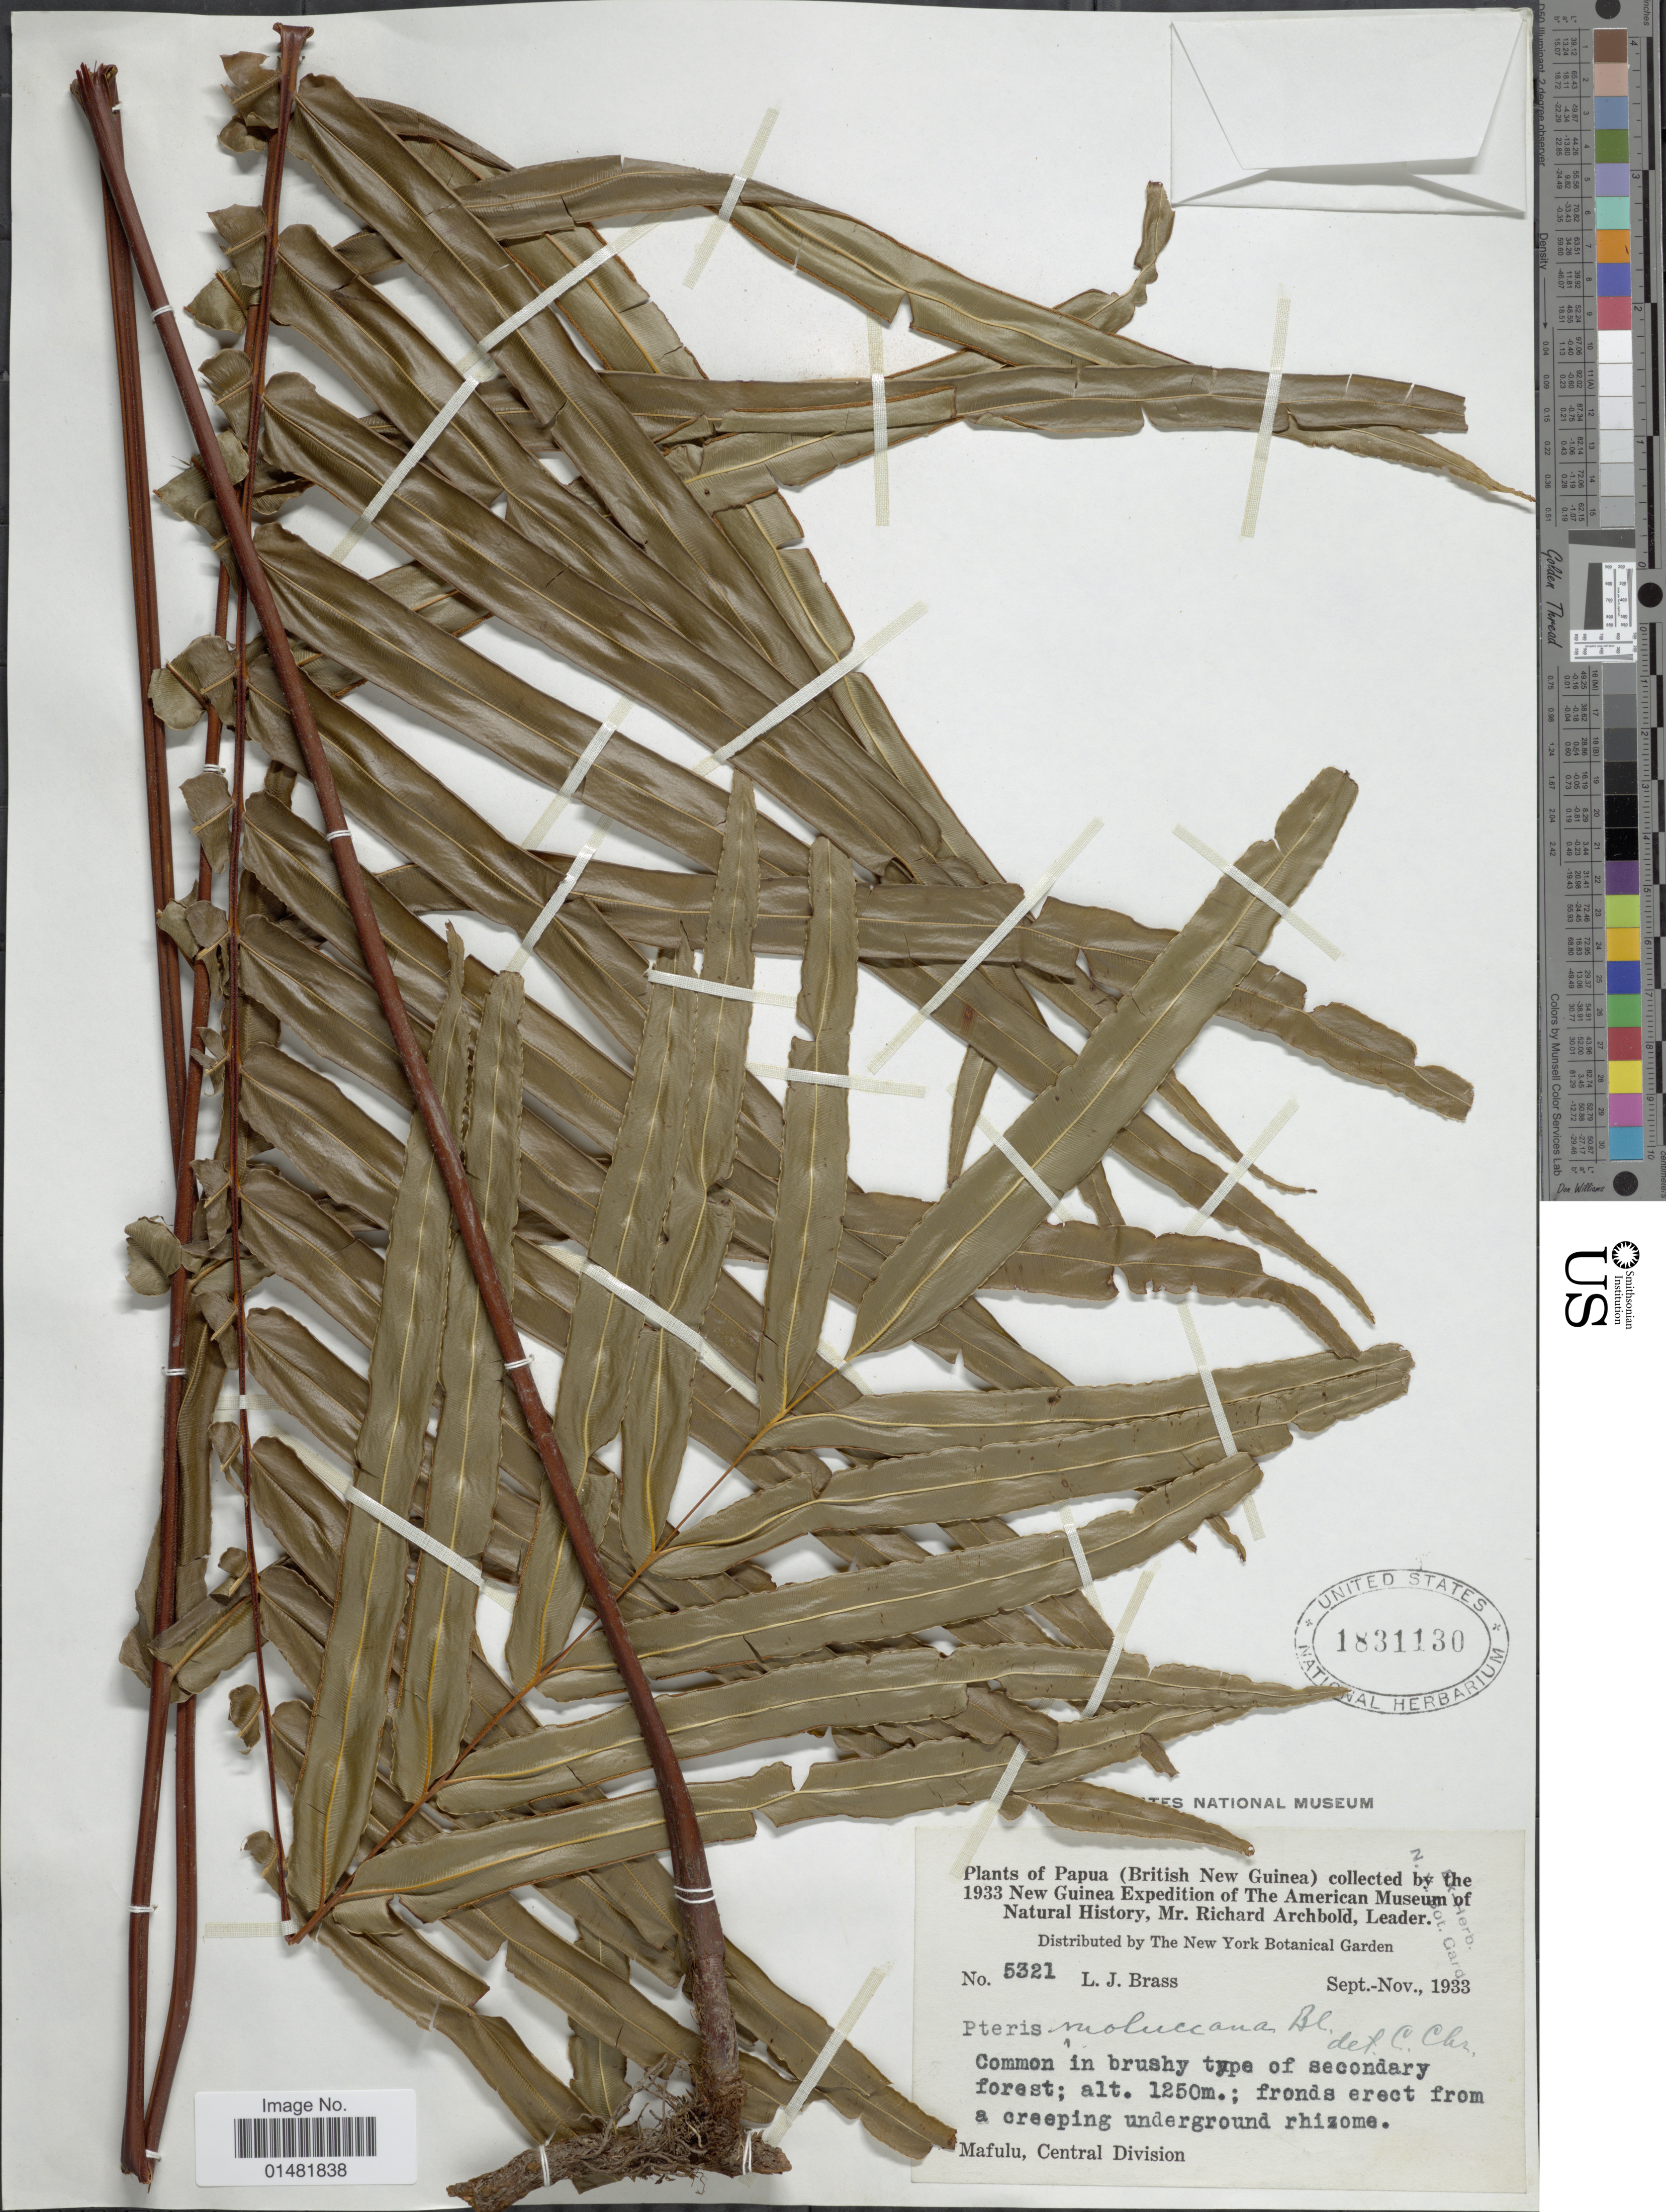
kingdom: Plantae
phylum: Tracheophyta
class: Polypodiopsida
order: Polypodiales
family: Pteridaceae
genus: Pteris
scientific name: Pteris moluccana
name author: Blume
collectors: L. J. Brass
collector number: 5321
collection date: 1933-09/1933-11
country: Papua New Guinea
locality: Papua (British New Guinea), Mafulu, Central Division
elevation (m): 1250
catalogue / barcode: US 1831130